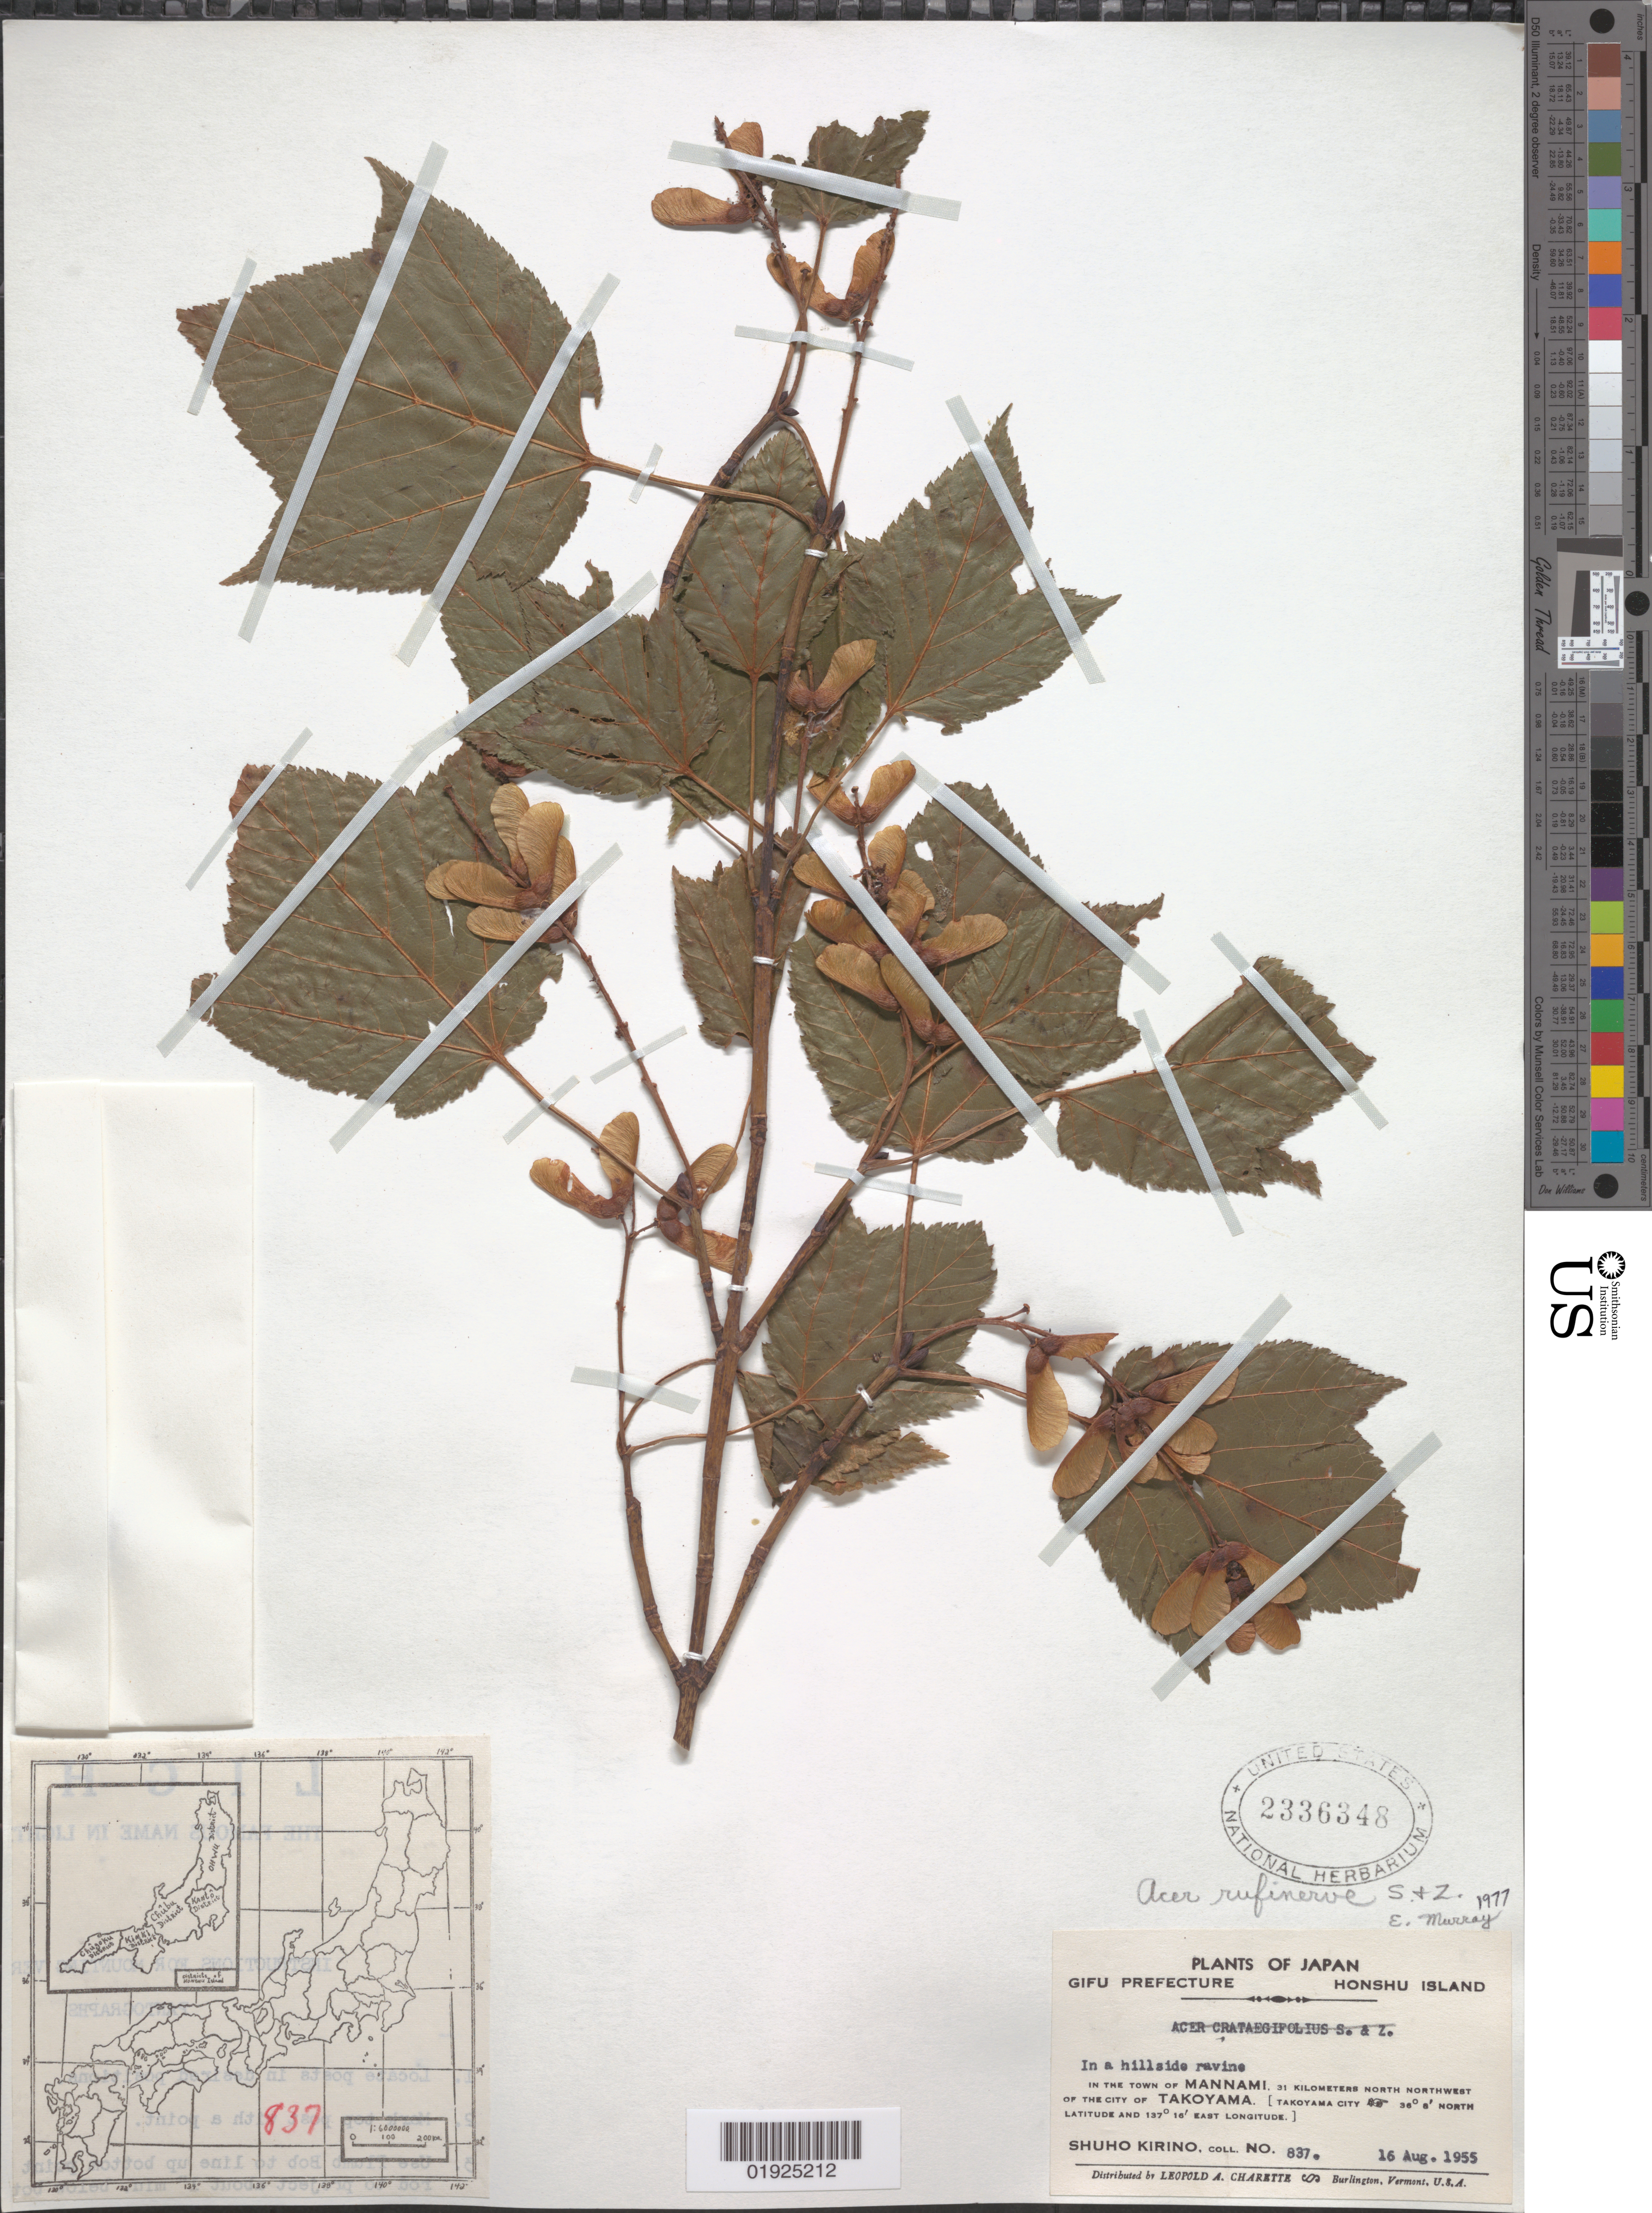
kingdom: Plantae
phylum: Tracheophyta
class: Magnoliopsida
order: Sapindales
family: Sapindaceae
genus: Acer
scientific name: Acer rufinerve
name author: Siebold & Zucc.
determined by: Murray, Edward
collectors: S. Kirino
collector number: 837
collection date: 1955-08-16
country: Japan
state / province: Gihu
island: Honshu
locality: Mannami, 31 km NNW ow Takoyama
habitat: In a hillside ravine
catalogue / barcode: US 2336348